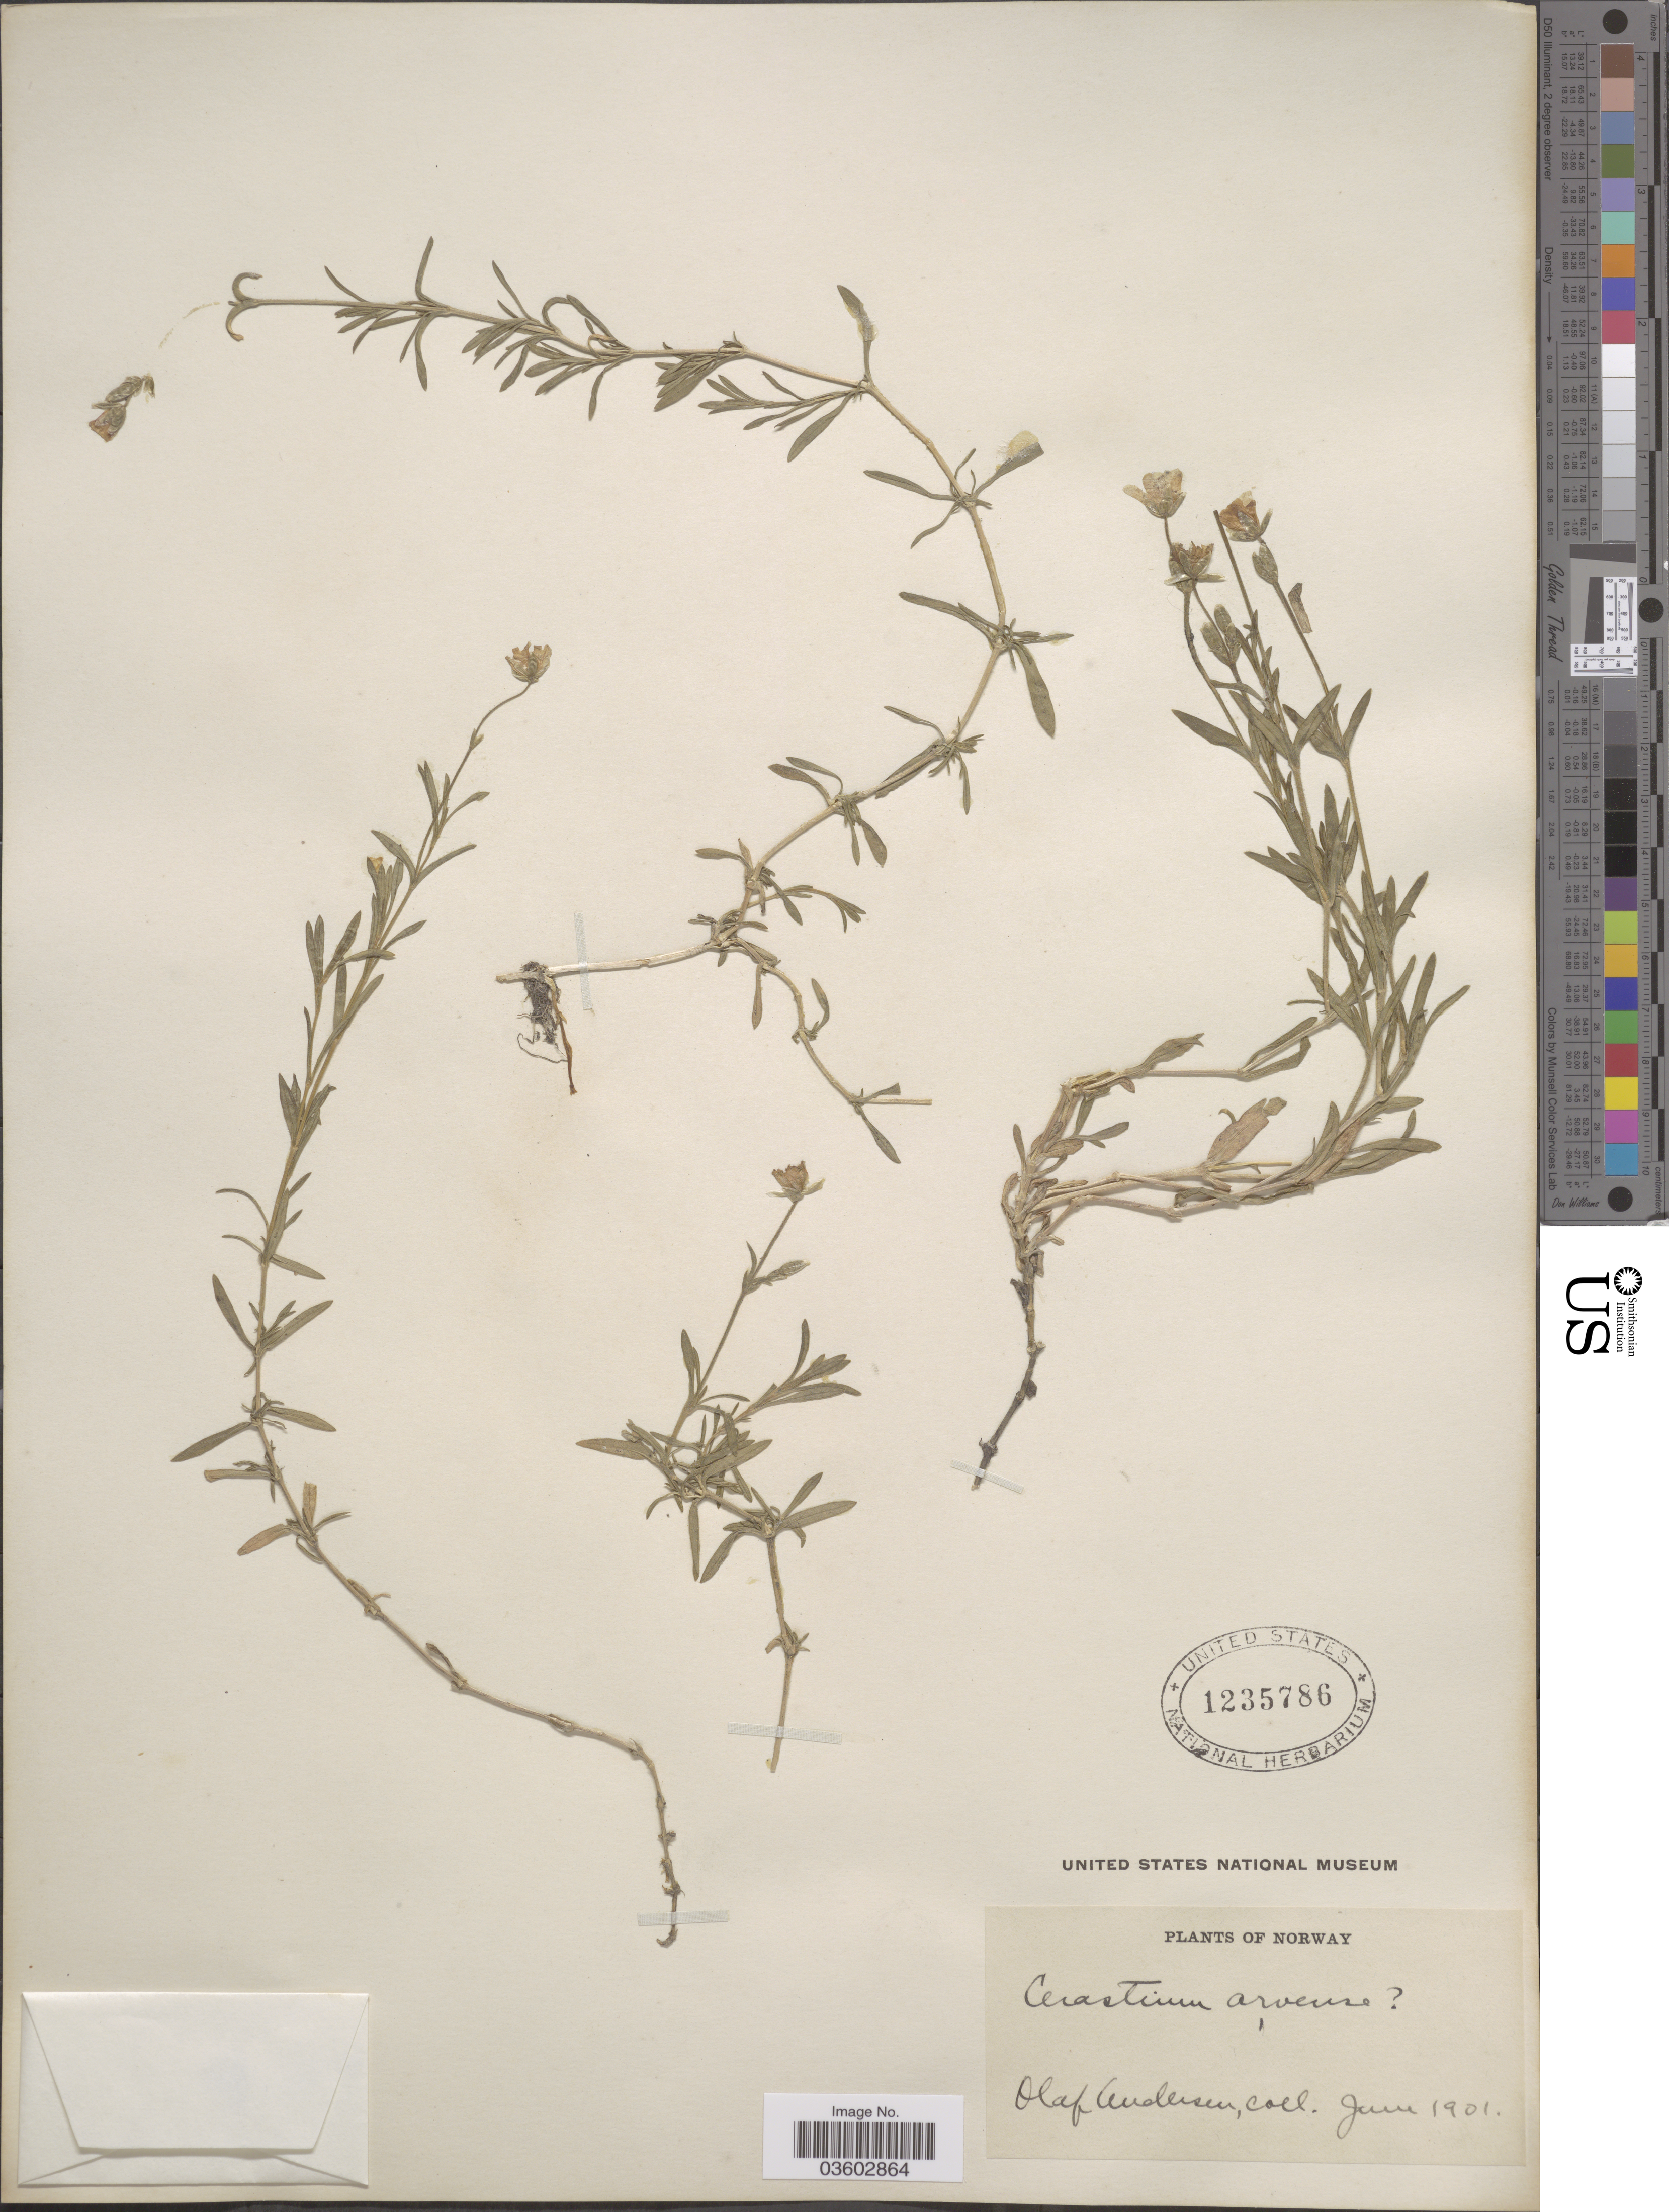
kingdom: Plantae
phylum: Tracheophyta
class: Magnoliopsida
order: Caryophyllales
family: Caryophyllaceae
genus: Cerastium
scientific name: Cerastium arvense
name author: L.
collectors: O. Anderson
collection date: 1901-06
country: Norway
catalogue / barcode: US 1235786